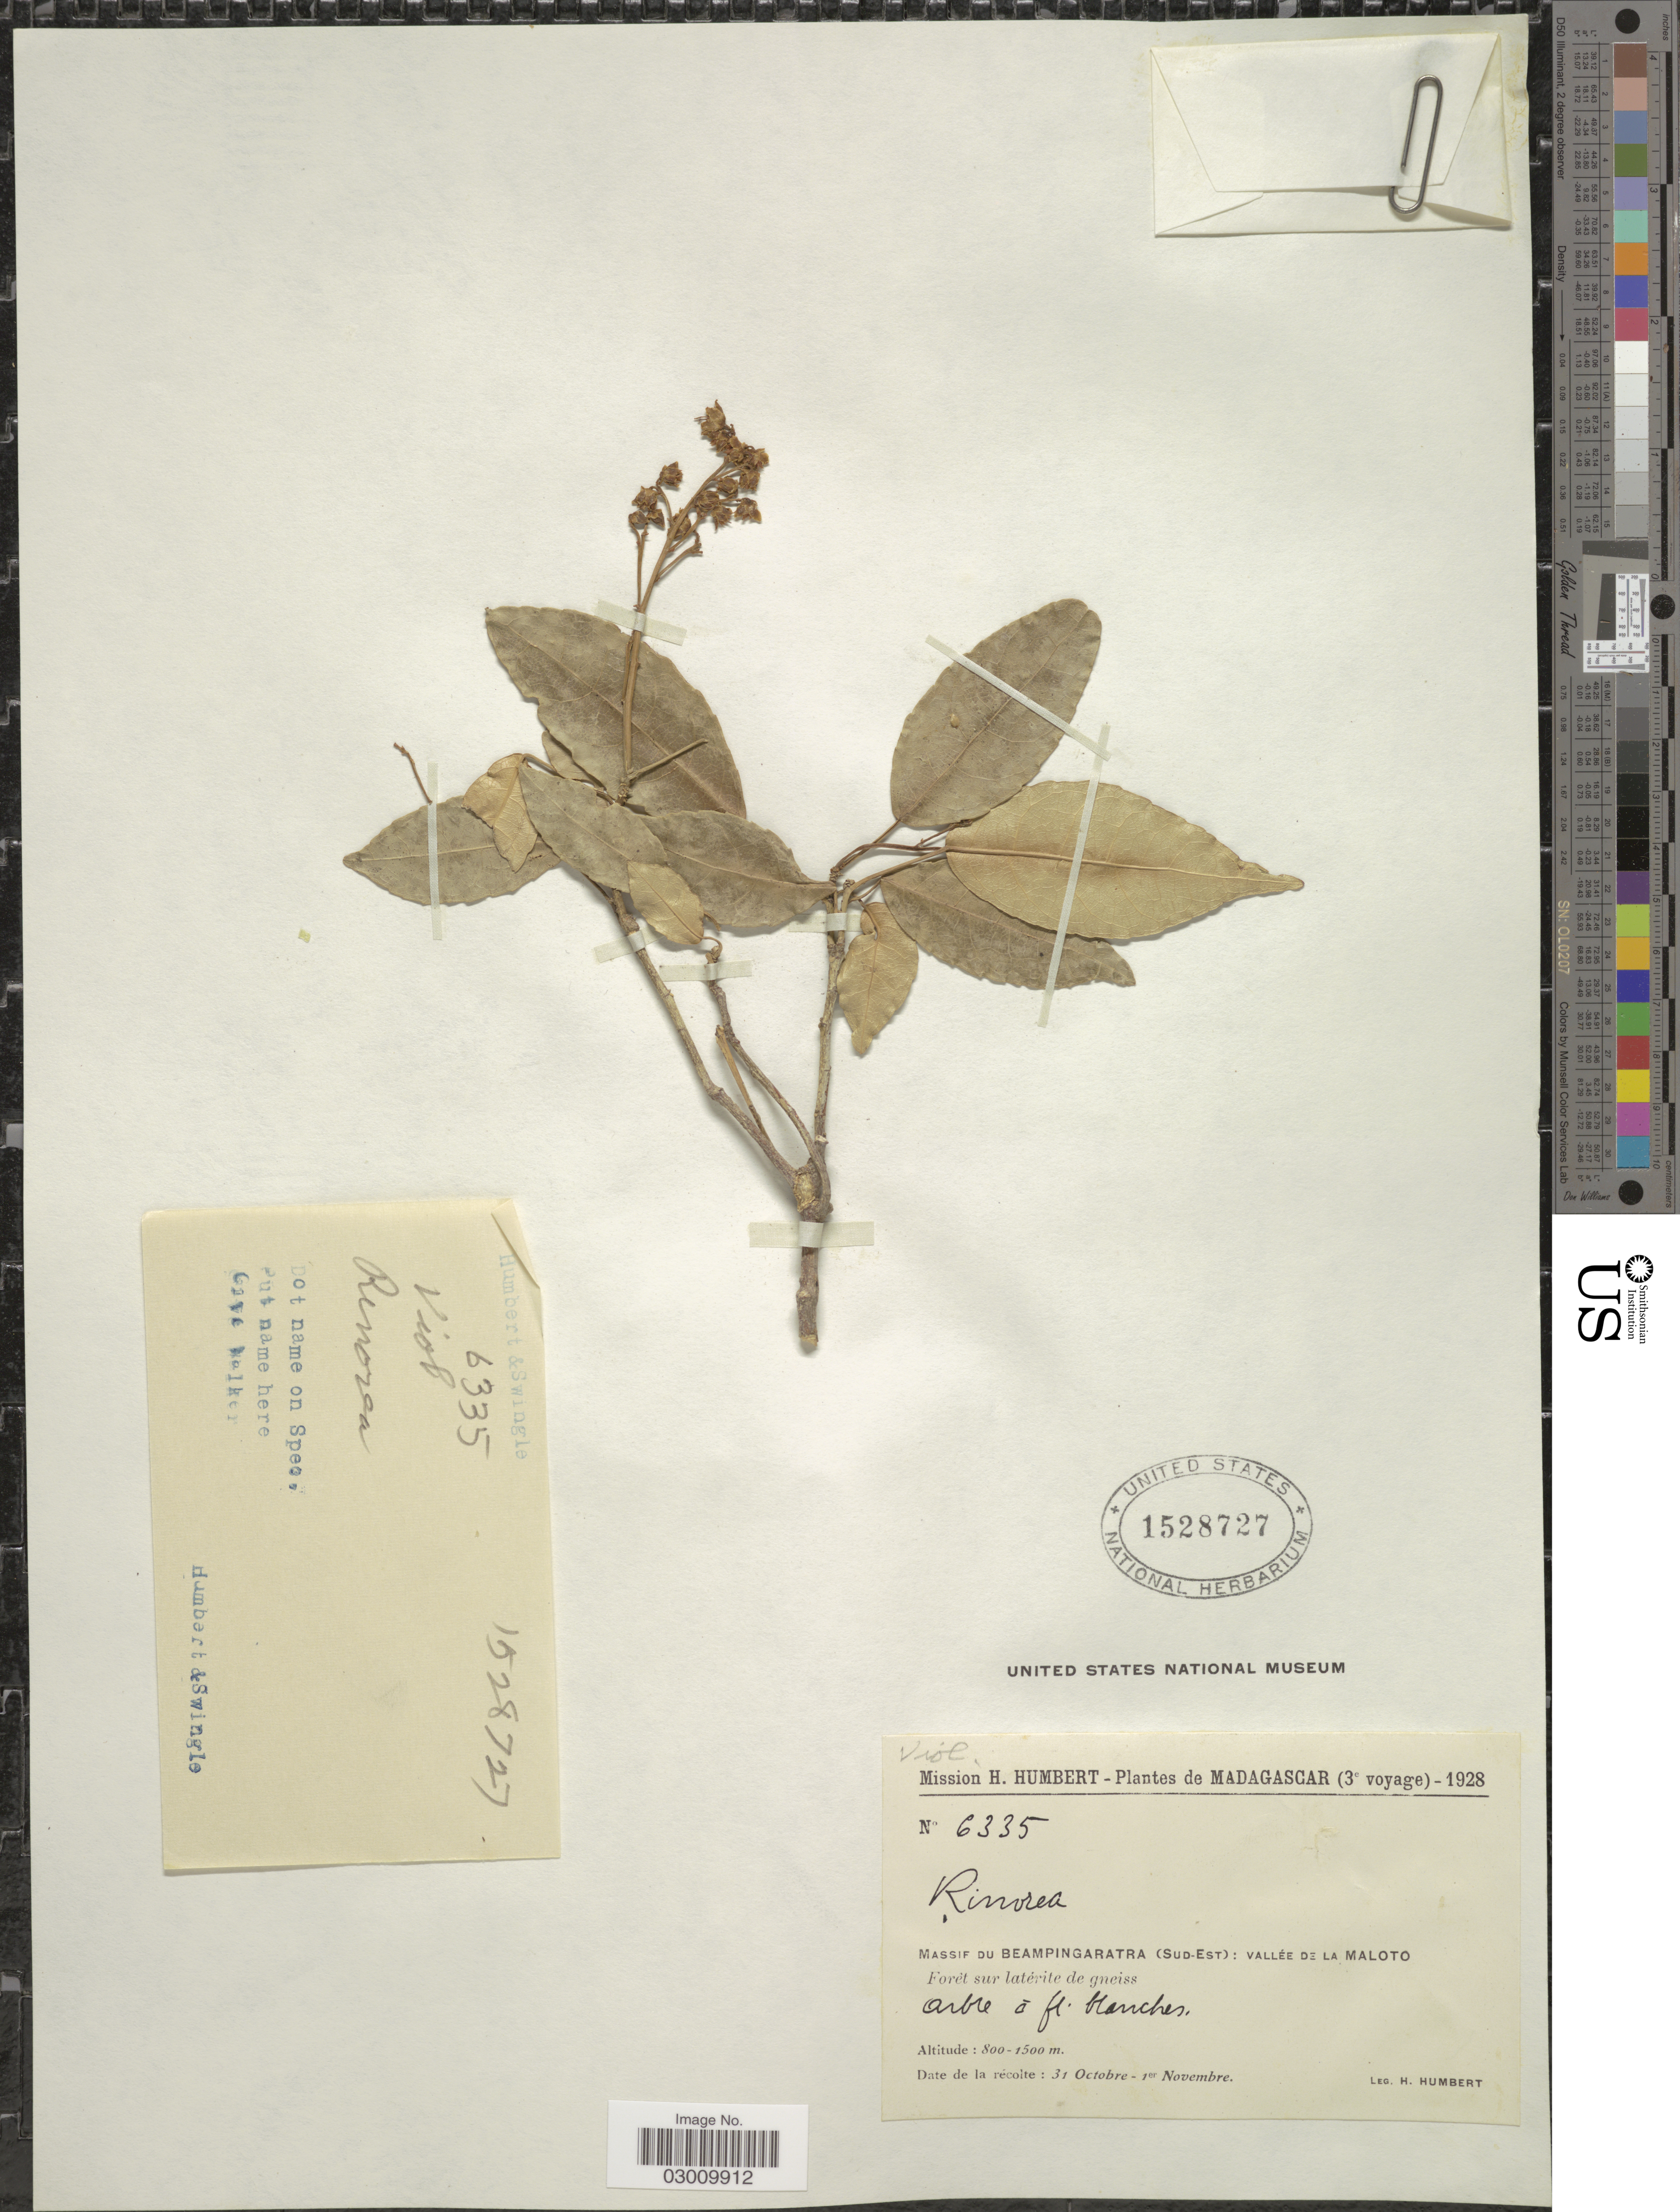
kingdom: Plantae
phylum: Tracheophyta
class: Magnoliopsida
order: Malpighiales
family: Violaceae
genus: Rinorea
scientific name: Rinorea sp.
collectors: H. Humbert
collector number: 6335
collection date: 1928-10-31/1928-11-01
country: Madagascar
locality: Massif du Beampingaratra (Sud-Est): Vallée de la Maloto.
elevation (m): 800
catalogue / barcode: US 1528727